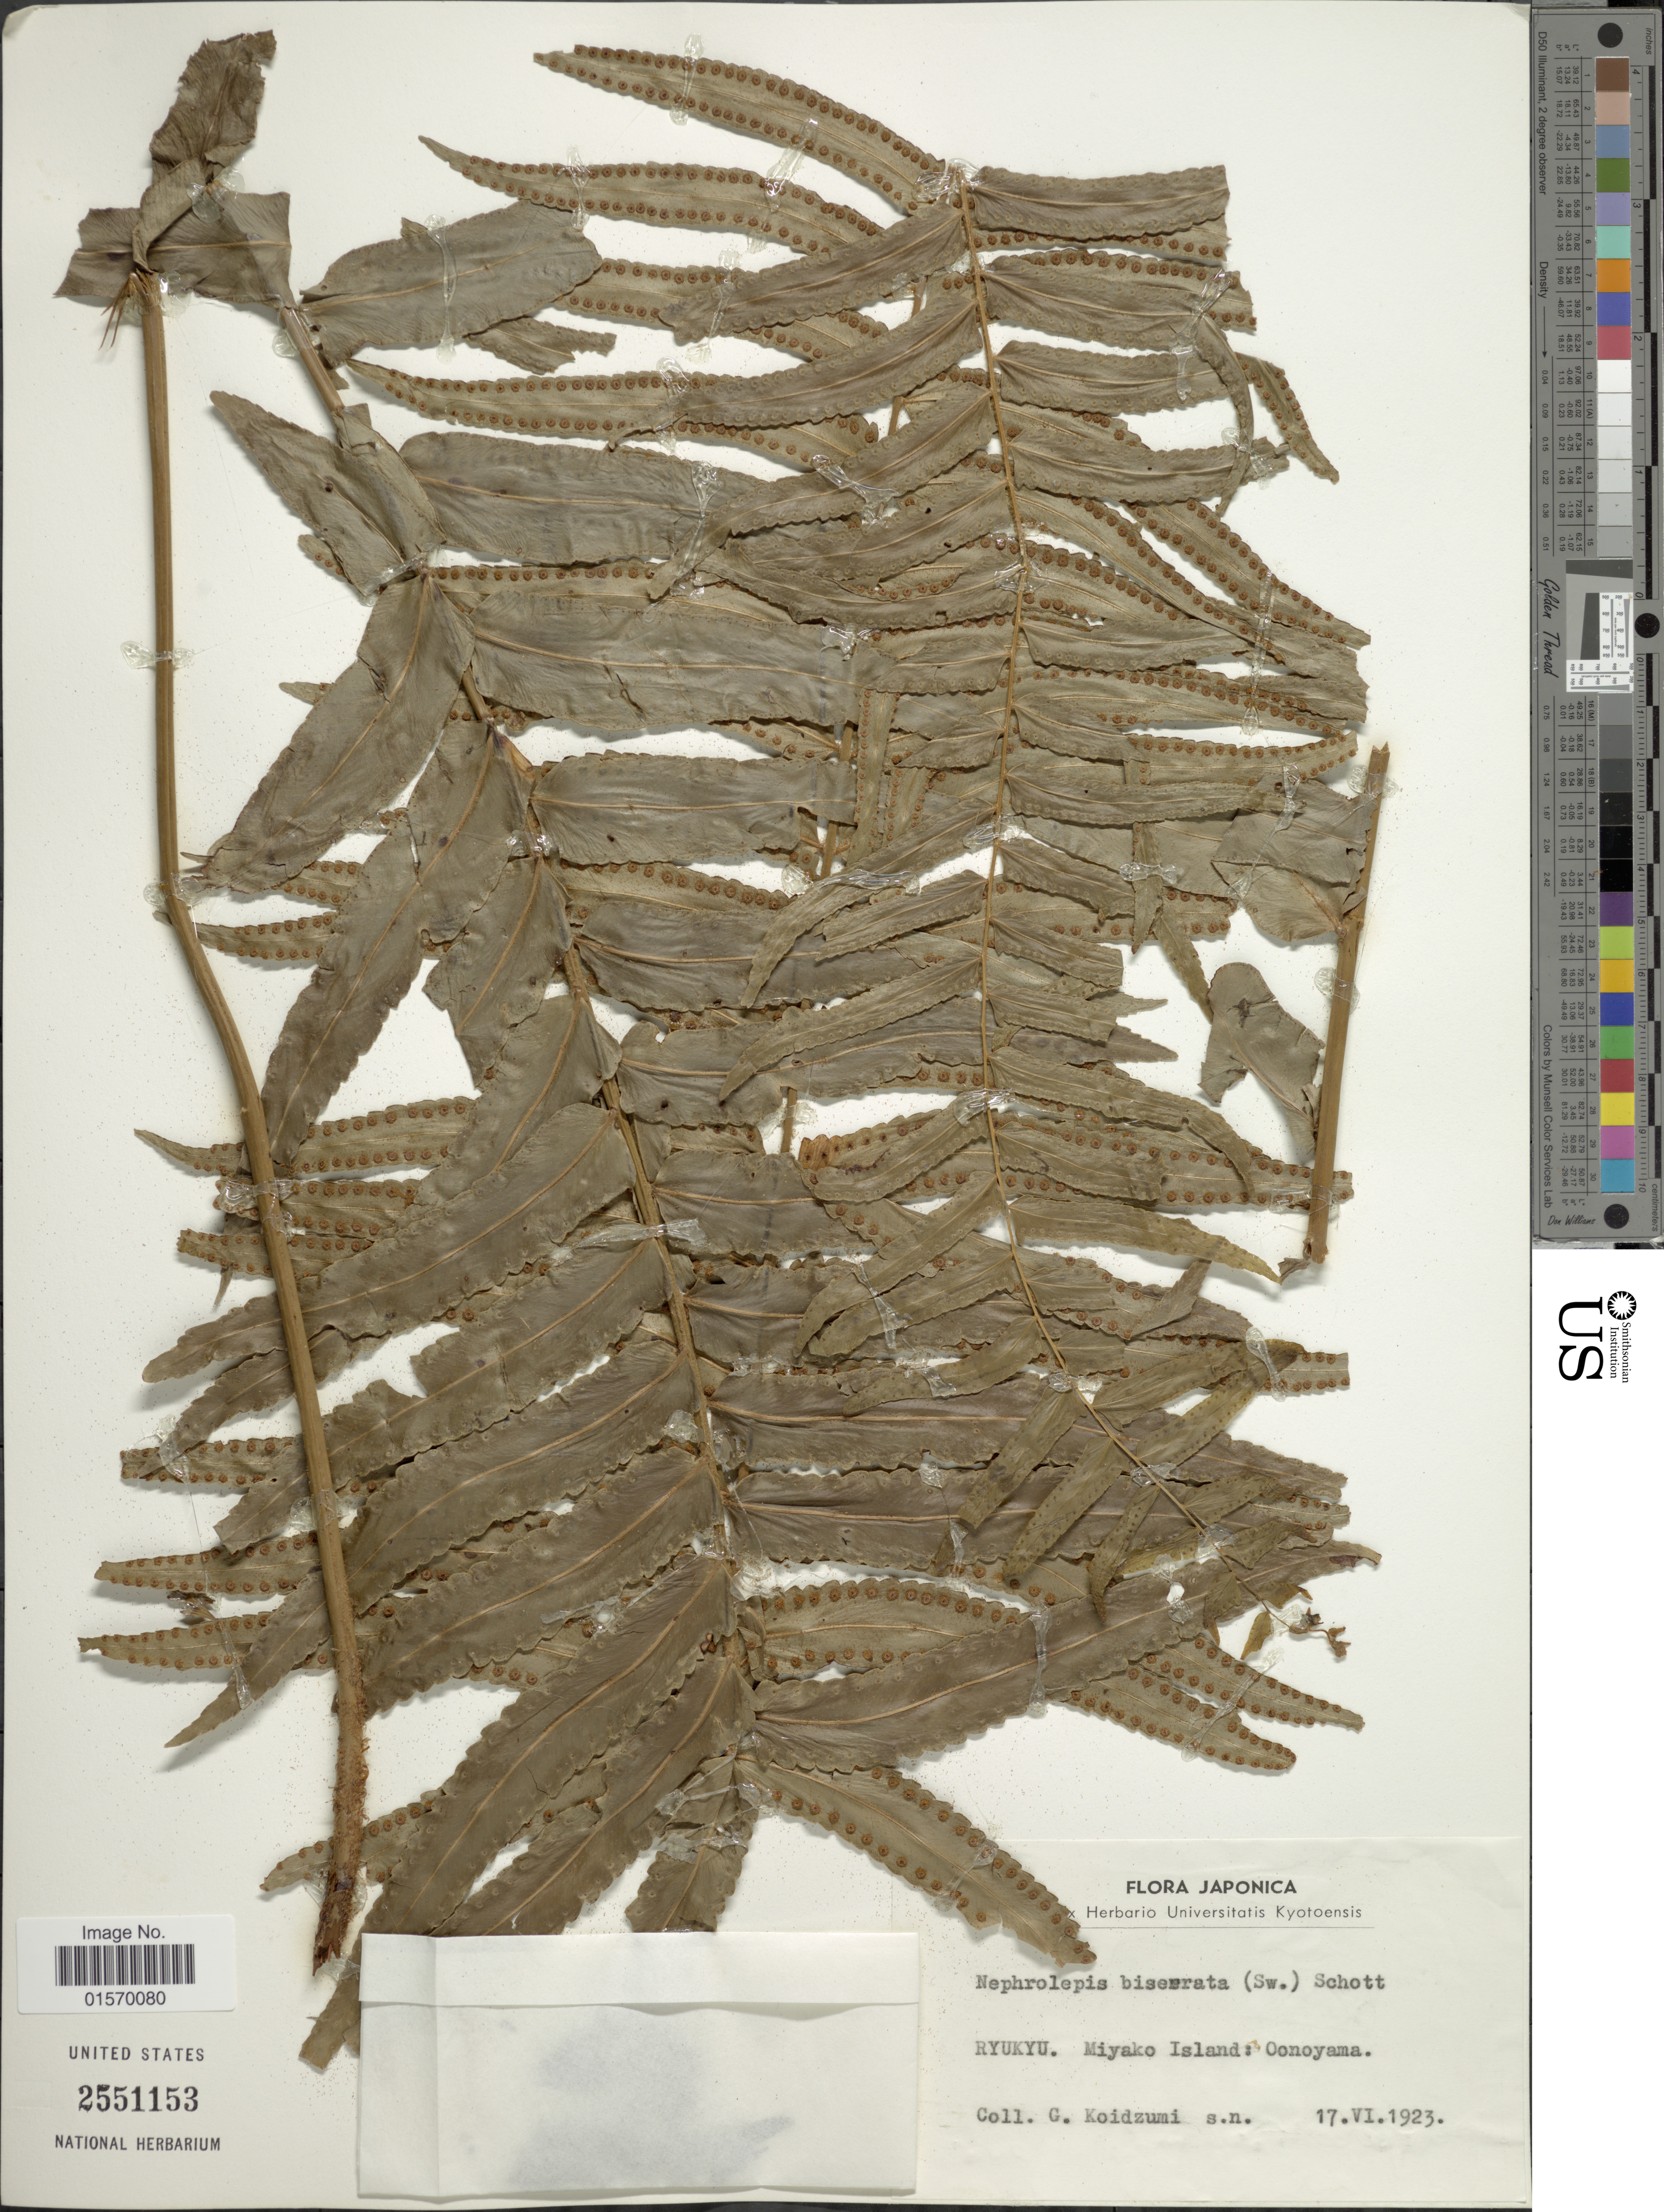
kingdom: Plantae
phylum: Tracheophyta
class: Polypodiopsida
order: Polypodiales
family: Nephrolepidaceae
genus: Nephrolepis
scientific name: Nephrolepis biserrata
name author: (Sw.) Schott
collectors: G. Koidzumi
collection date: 1923-06-17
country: Japan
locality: Ryukyu. Miyako Island: Oonoyama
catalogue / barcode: US 2551153